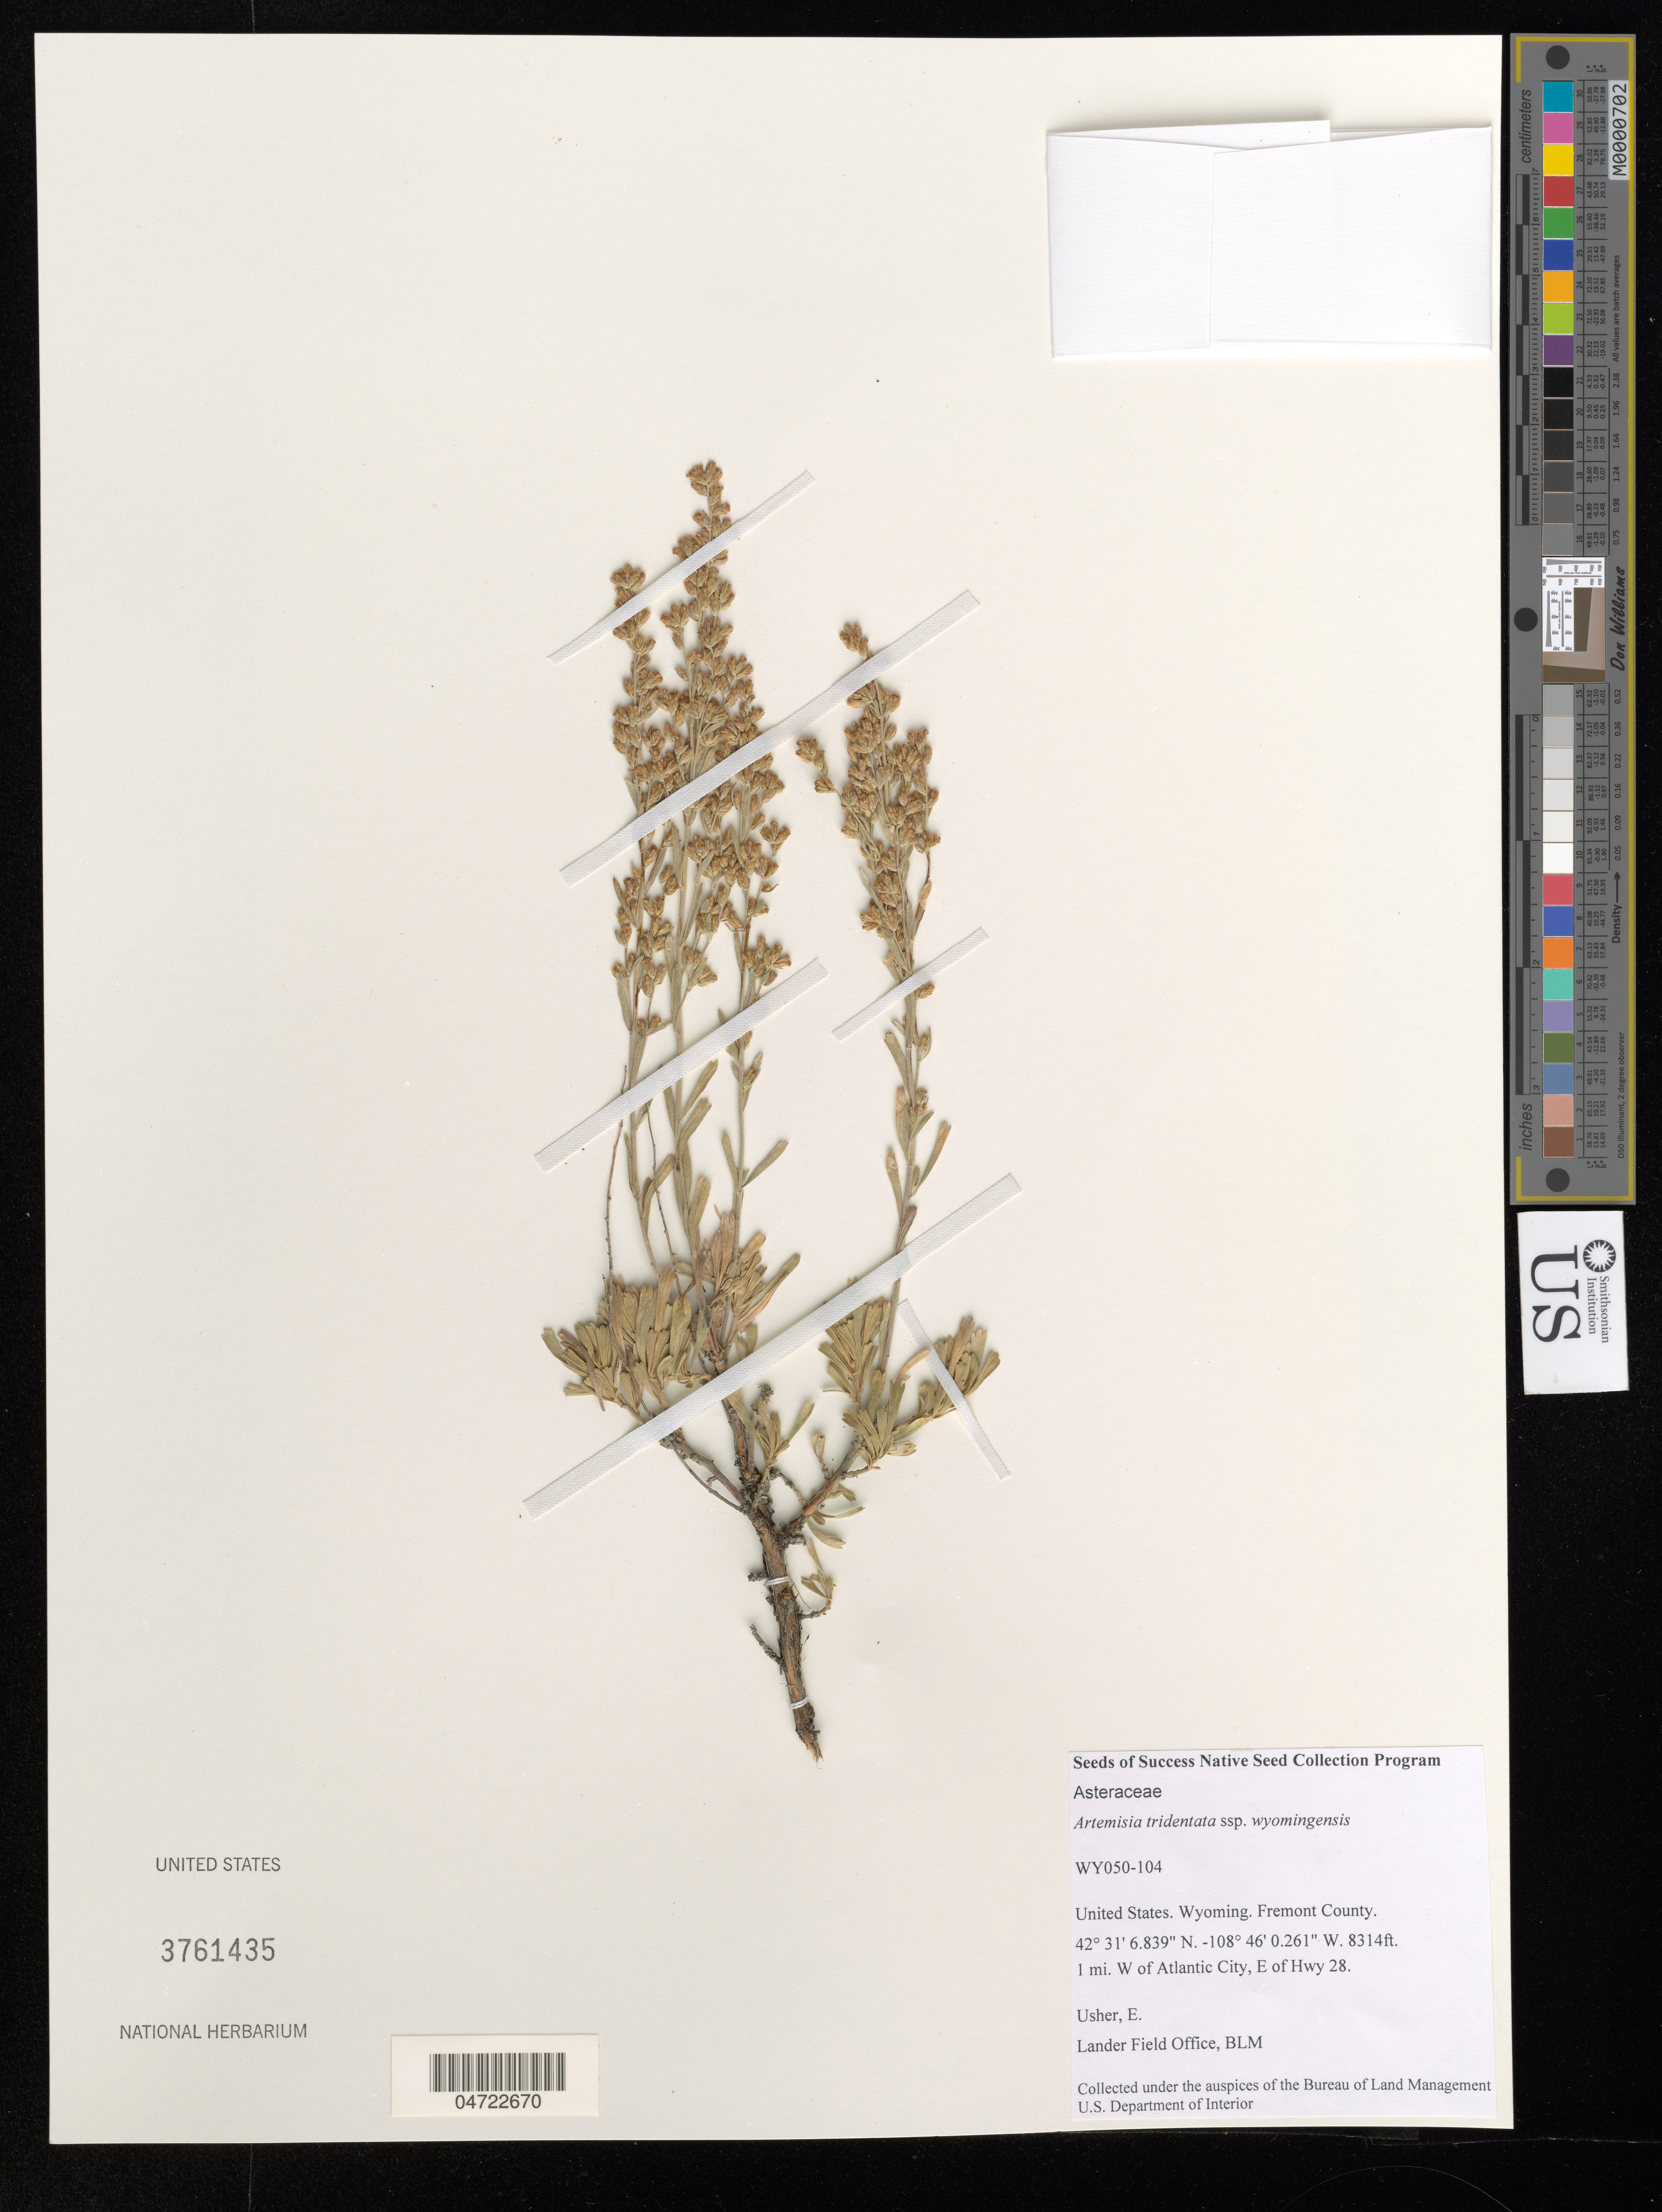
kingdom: Plantae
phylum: Tracheophyta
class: Magnoliopsida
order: Asterales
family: Asteraceae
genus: Artemisia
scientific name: Artemisia tridentata subsp. wyomingensis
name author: (Beetle & A.L. Young) S.L. Welsh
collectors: E. Usher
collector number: WY050-104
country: United States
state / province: Wyoming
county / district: Fremont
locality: Fremont County. 1 mi. W of Atlantic City, E of Hwy 28.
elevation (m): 2534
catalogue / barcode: US 3761435